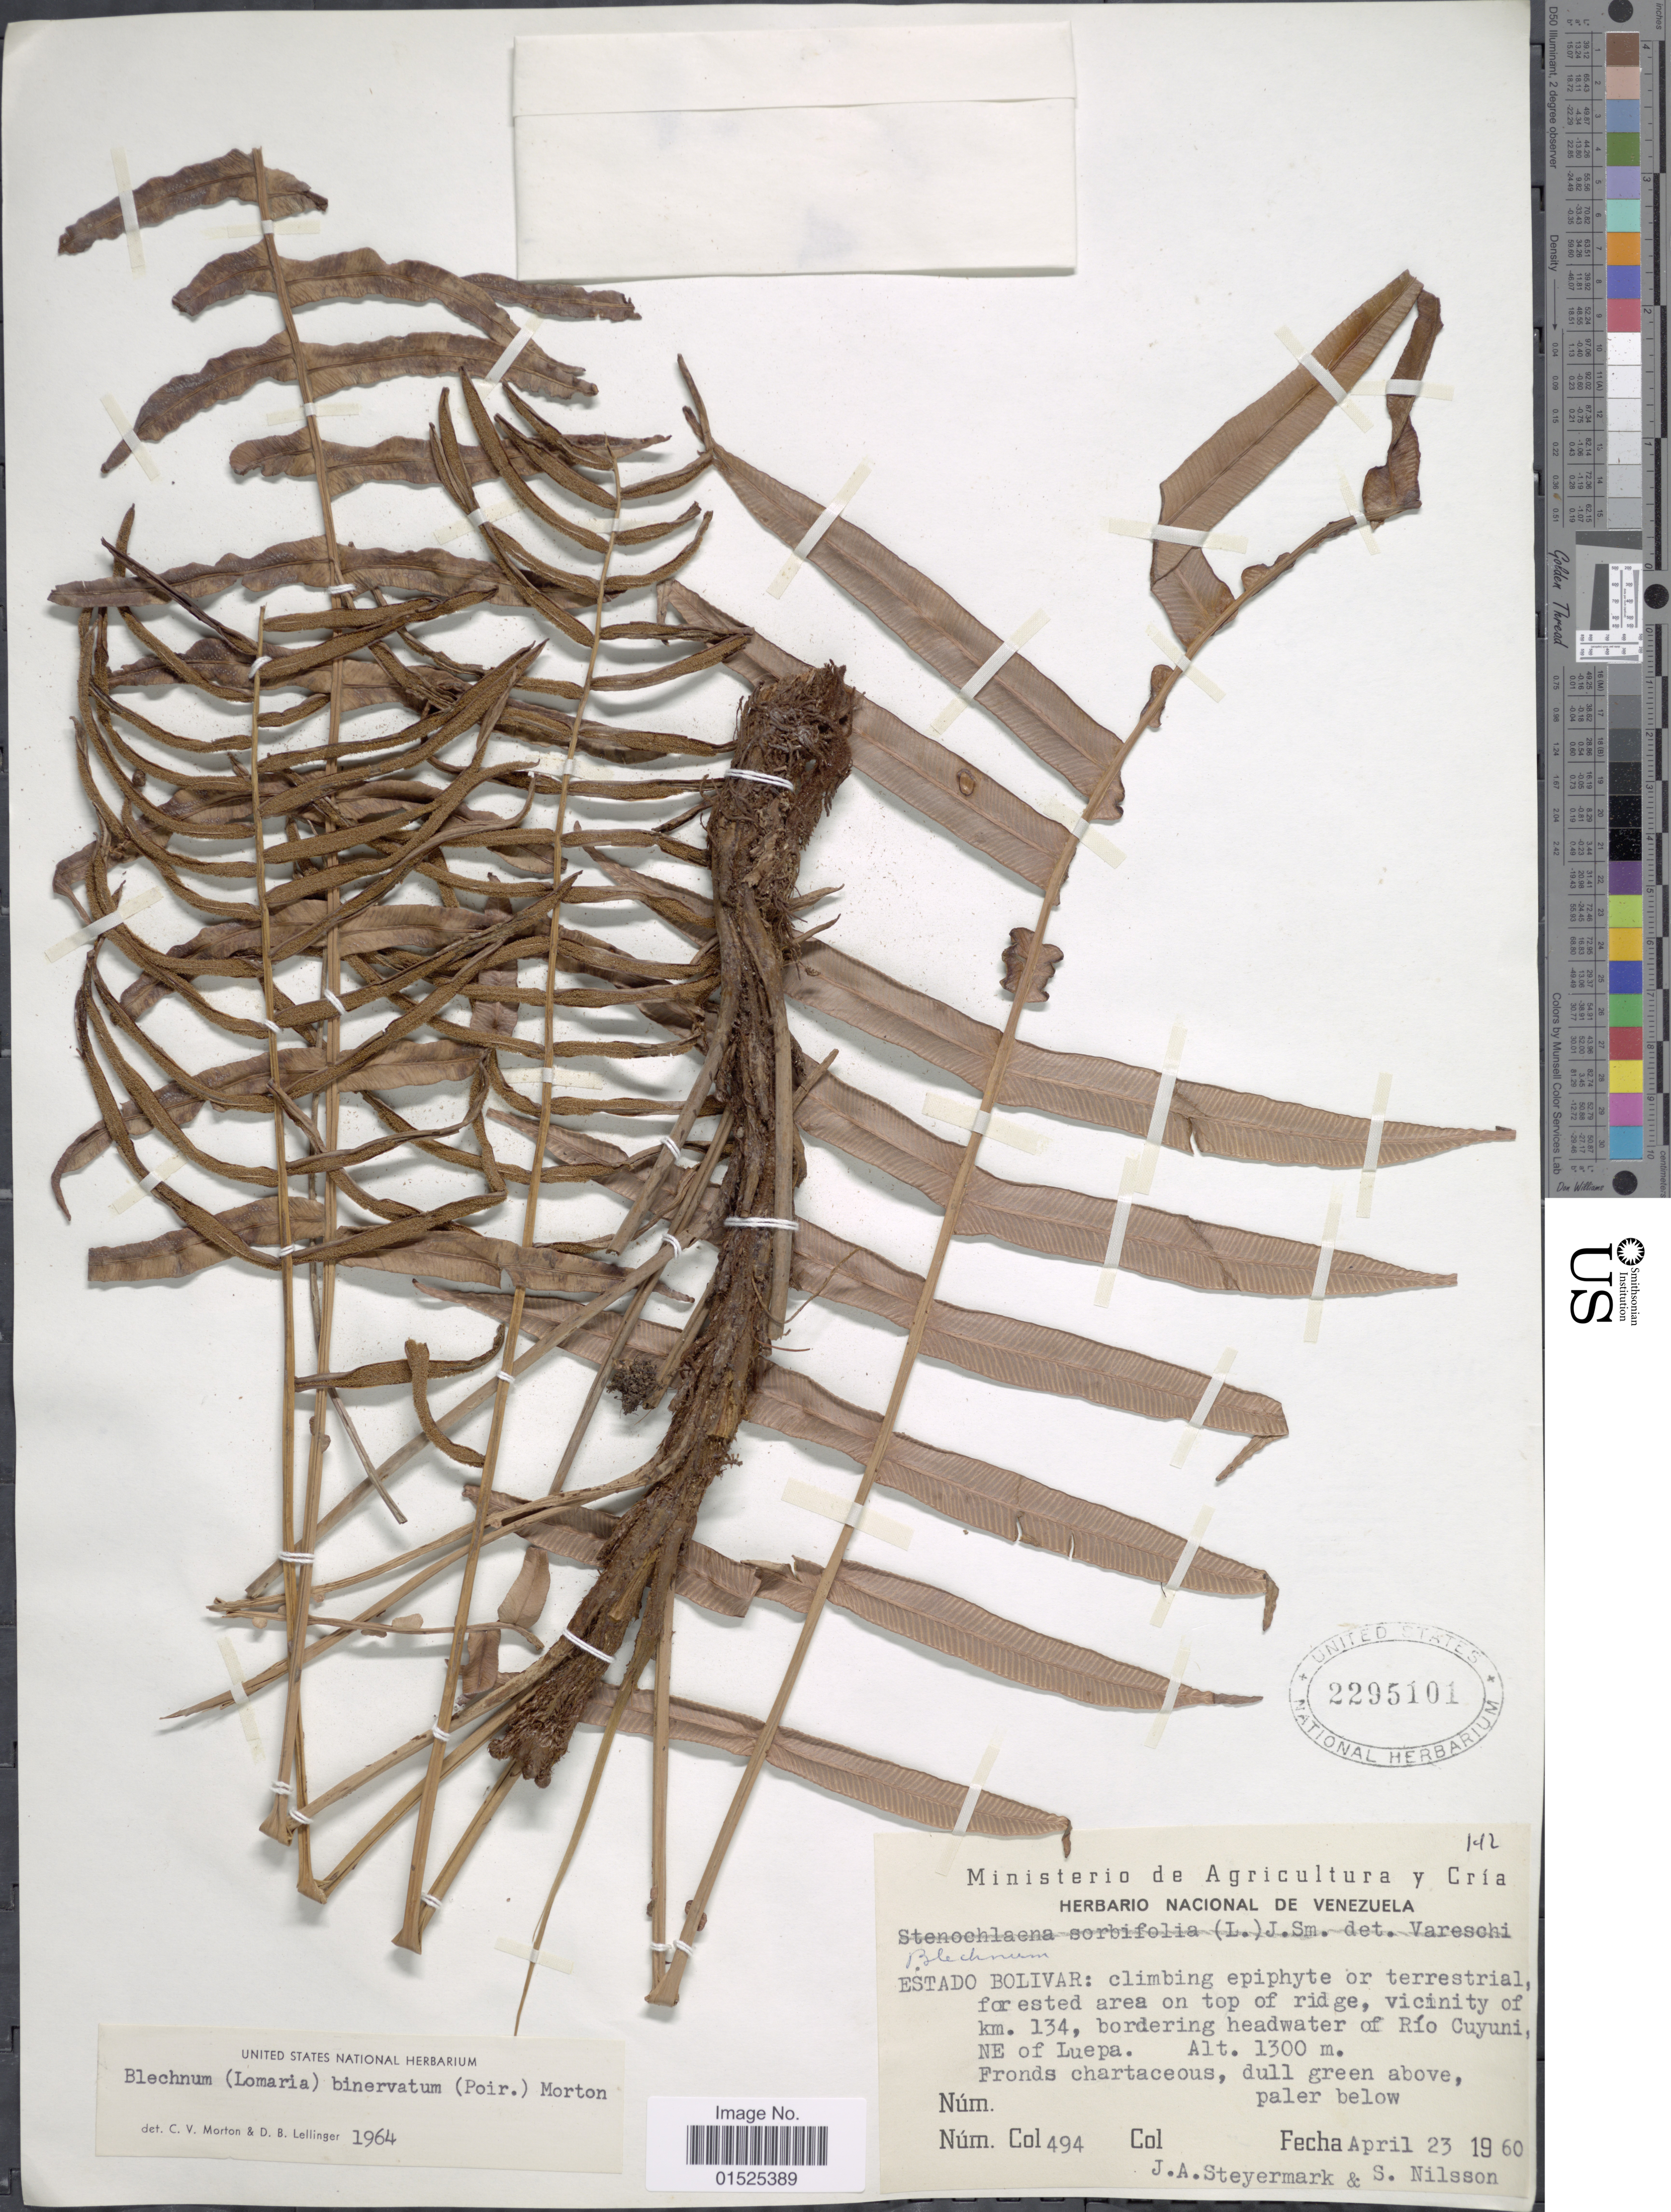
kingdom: Plantae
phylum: Tracheophyta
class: Polypodiopsida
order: Polypodiales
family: Blechnaceae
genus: Blechnum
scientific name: Blechnum binervatum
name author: (Poir.) C.V. Morton & Lellinger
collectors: J. Steyermark & S. Nilsson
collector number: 494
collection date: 1960-04-23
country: Venezuela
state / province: Bolivar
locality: Vicinity of km. 134, bordering headwater of Río Cuyuni, NE of Luepa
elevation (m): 1300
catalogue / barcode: US 2295101